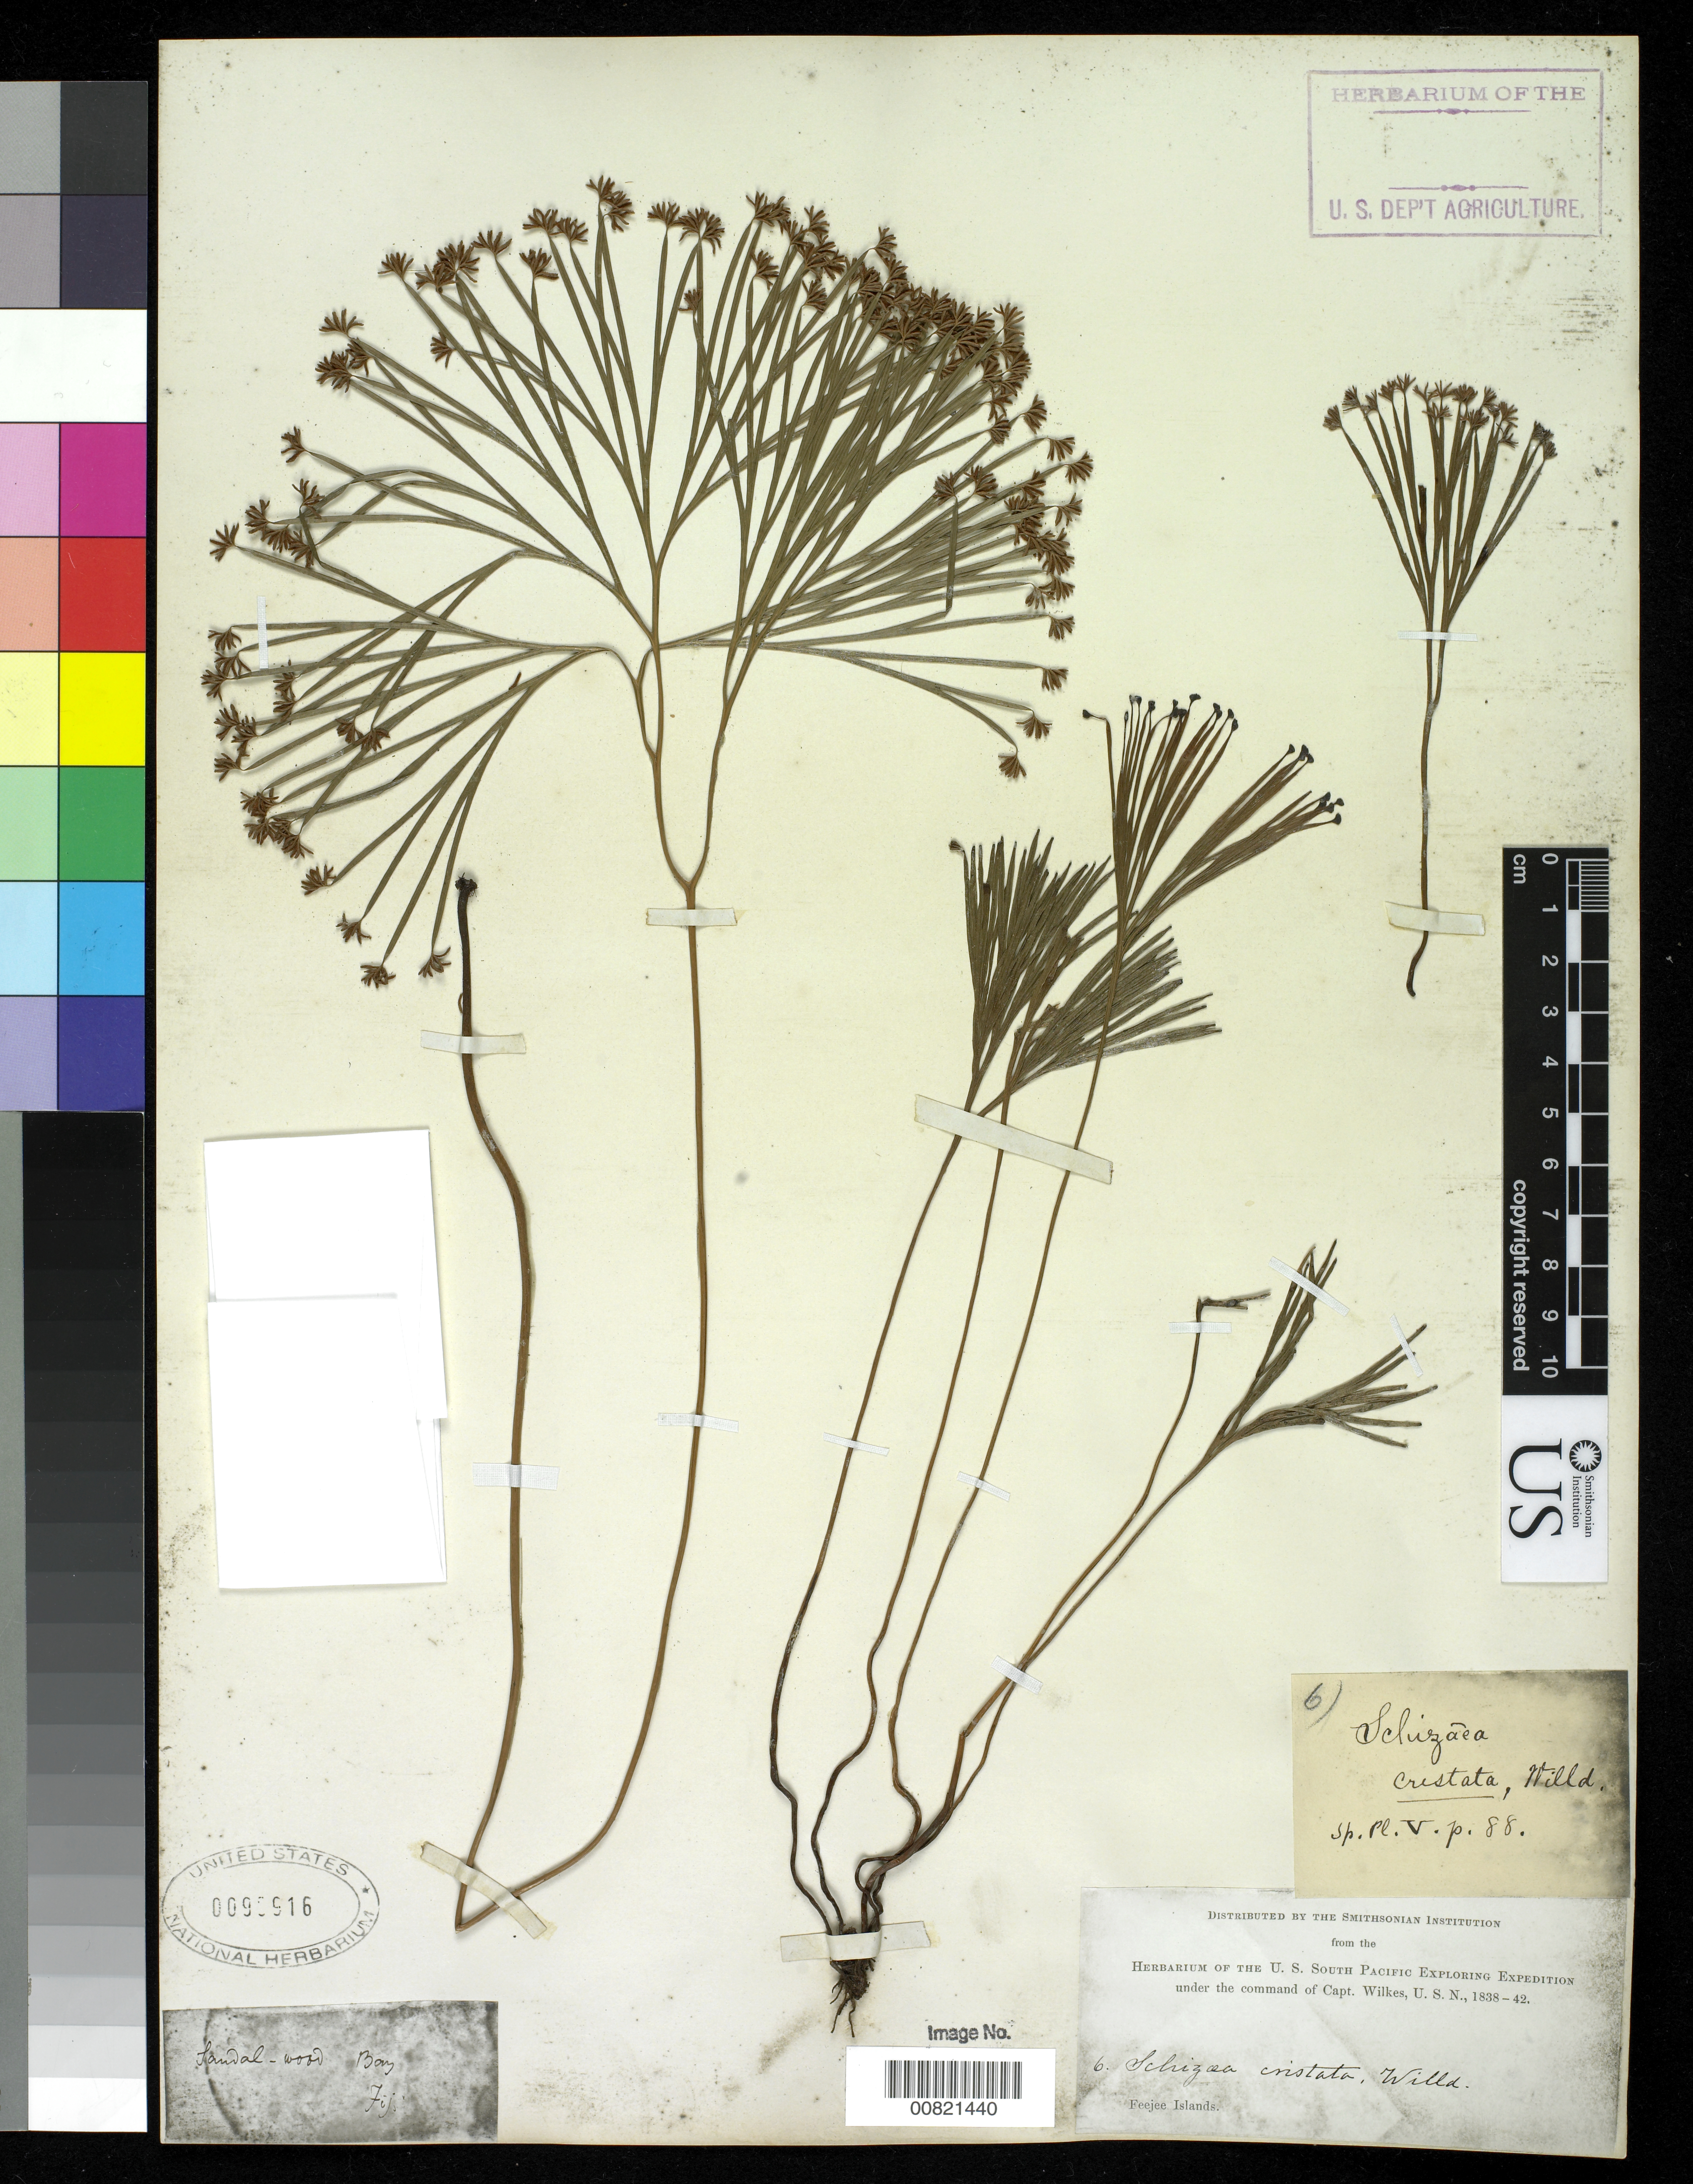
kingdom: Plantae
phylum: Tracheophyta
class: Polypodiopsida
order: Schizaeales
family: Schizaeaceae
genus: Schizaea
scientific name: Schizaea dichotoma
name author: (L.) J. Sm.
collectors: Wilkes Explor. Exped.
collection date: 1838/1842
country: Fiji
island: Ovalau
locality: Sandalwood Bay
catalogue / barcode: US 95916